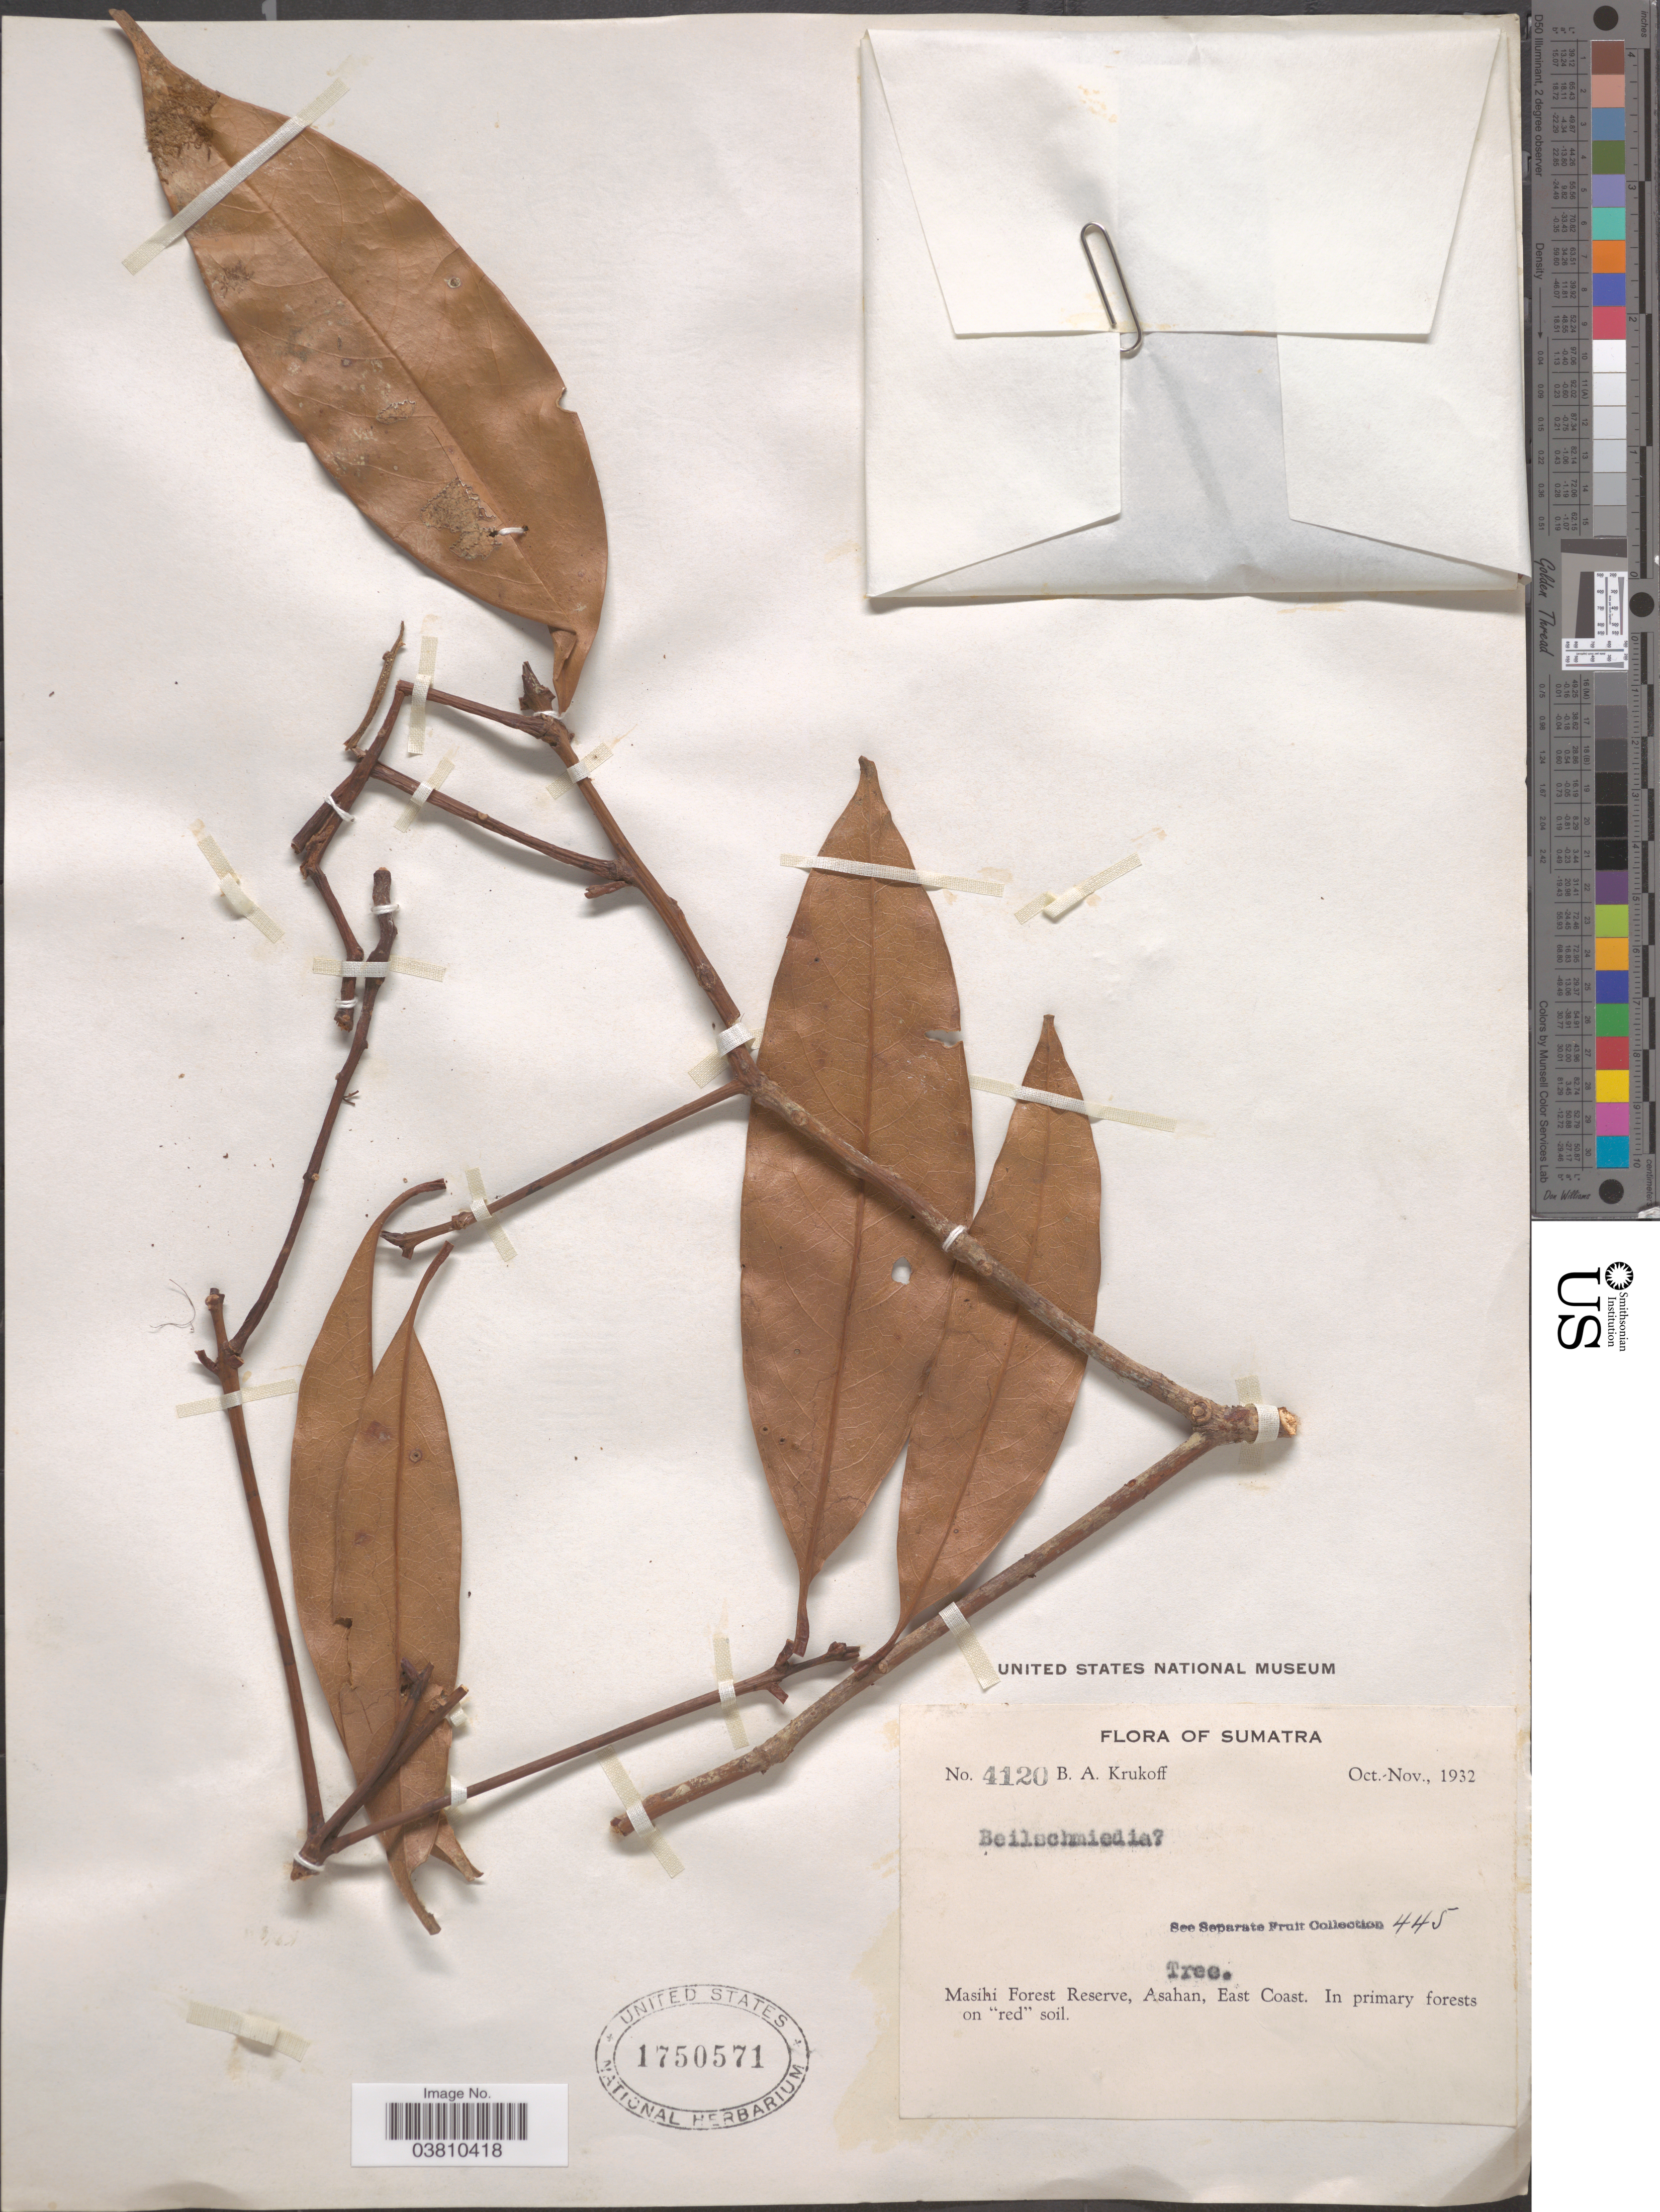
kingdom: Plantae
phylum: Tracheophyta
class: Magnoliopsida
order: Laurales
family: Lauraceae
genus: Beilschmiedia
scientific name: Beilschmiedia sp.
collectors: B. A. Krukoff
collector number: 4120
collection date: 1932-10/1932-11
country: Indonesia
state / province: Sumatra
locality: Masihi Forest Reserve, Asahan, East Coast.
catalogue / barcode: US 1750571